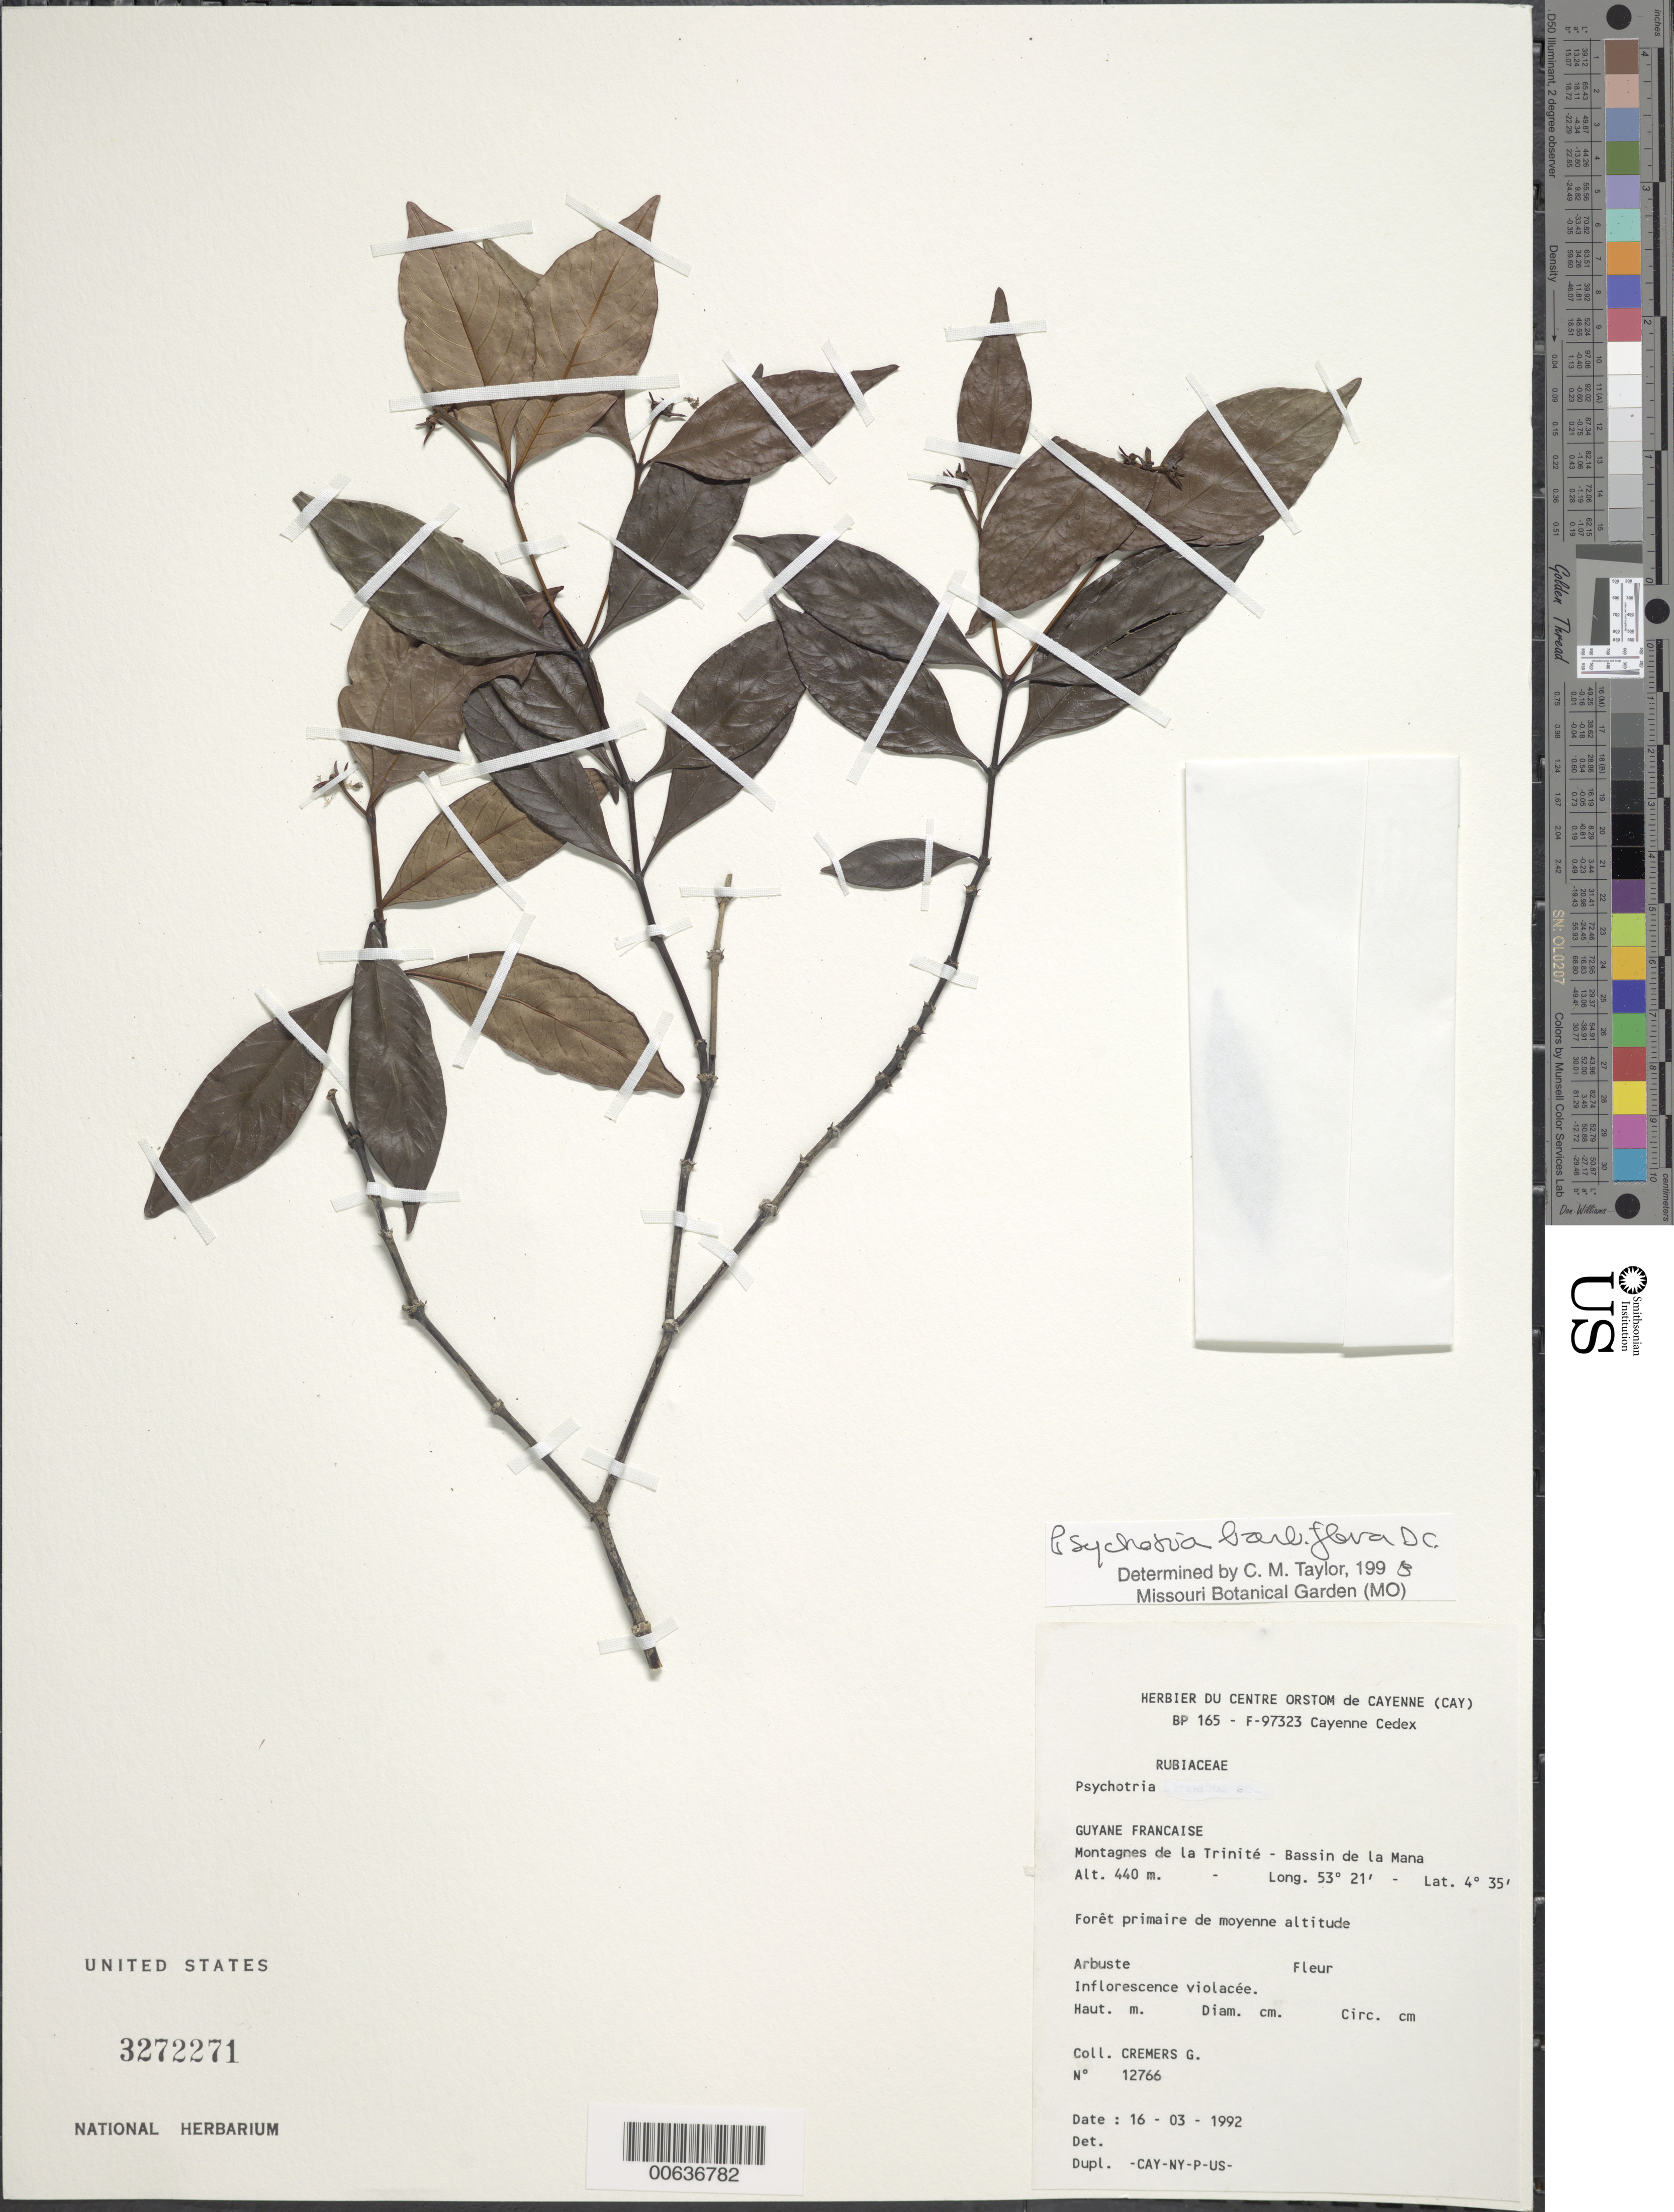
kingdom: Plantae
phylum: Tracheophyta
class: Magnoliopsida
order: Gentianales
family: Rubiaceae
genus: Palicourea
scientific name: Palicourea hoffmannseggiana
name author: (Roem. & Schult.) Borhidi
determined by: Kirkbride, J. H., Jr.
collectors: G. Cremers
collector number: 12766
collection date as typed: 16-Mar-92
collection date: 1992-03-16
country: French Guiana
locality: Montagnes de la Trinité, Bassin de la Mana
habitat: Forêt primaire de moyenne altitude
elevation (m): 440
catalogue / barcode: US 3272271